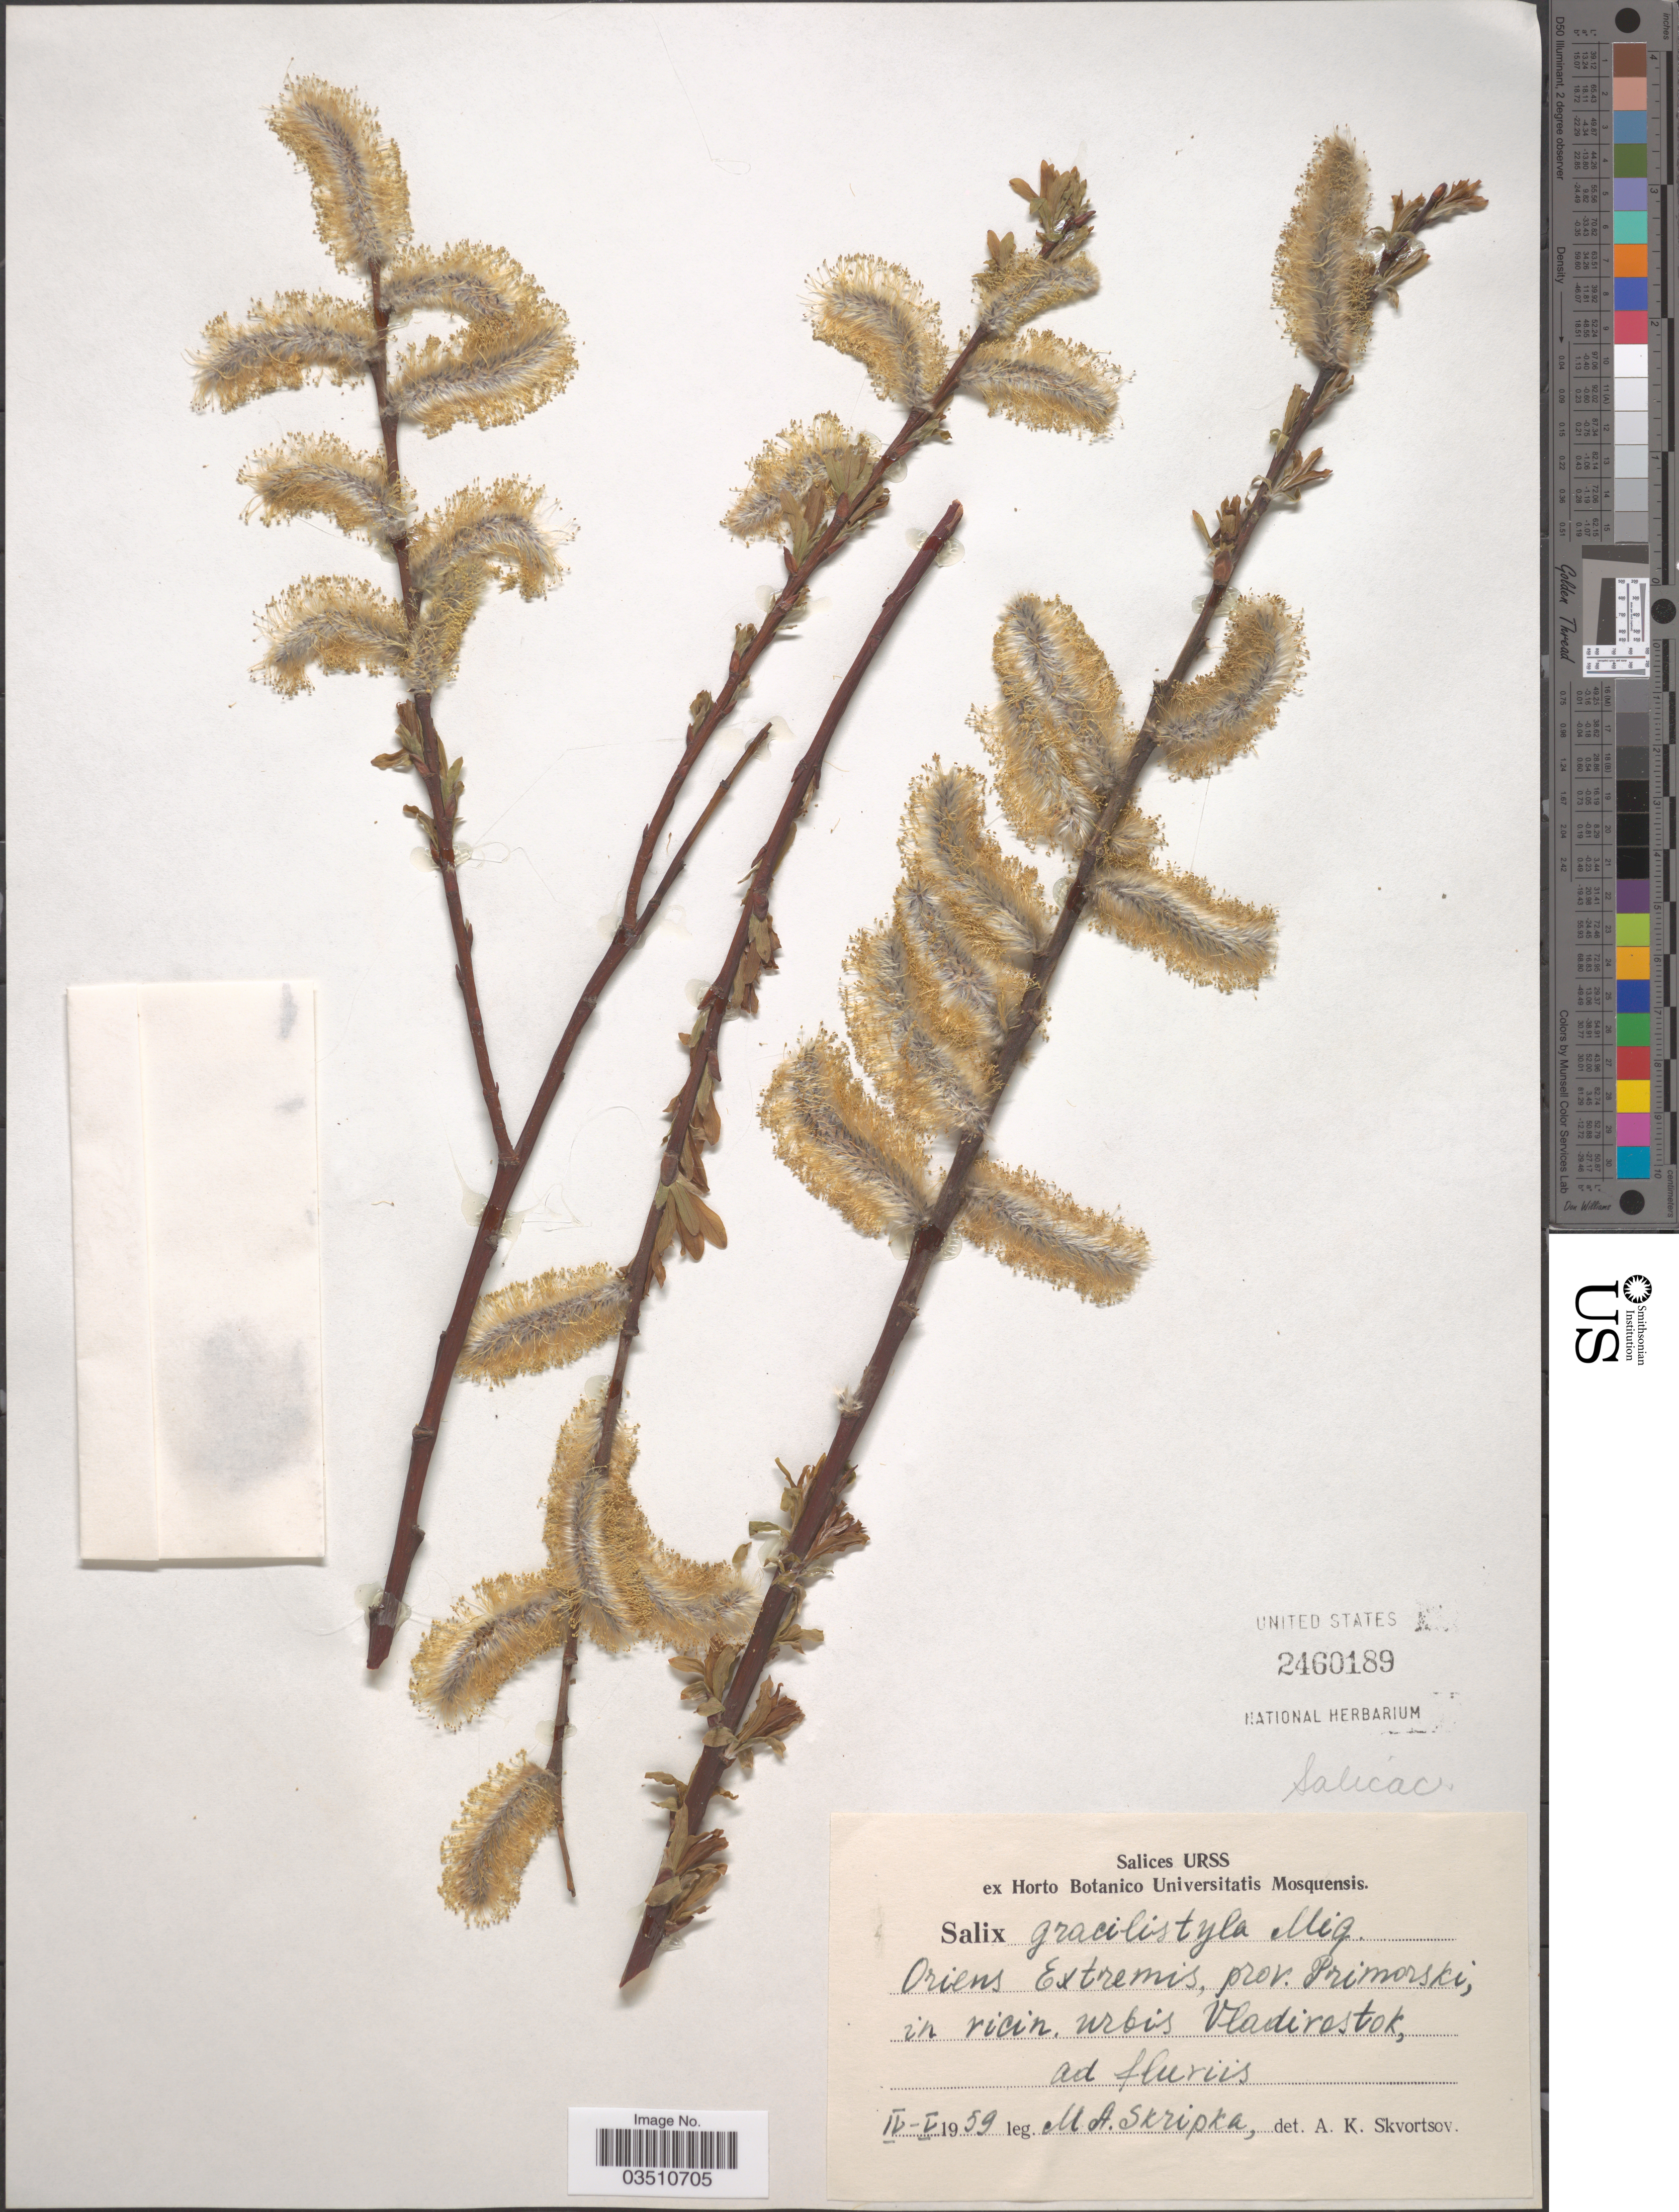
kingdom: Plantae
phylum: Tracheophyta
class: Magnoliopsida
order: Malpighiales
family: Salicaceae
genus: Salix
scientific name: Salix gracilistyla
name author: Miq.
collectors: M. Skripka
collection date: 1959-04/1959-05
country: Russian Federation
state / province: Primorsky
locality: Oriens Extremis, prov. Primorski, in vicin. urbis Vladirostok ad fluviis.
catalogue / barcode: US 2460189